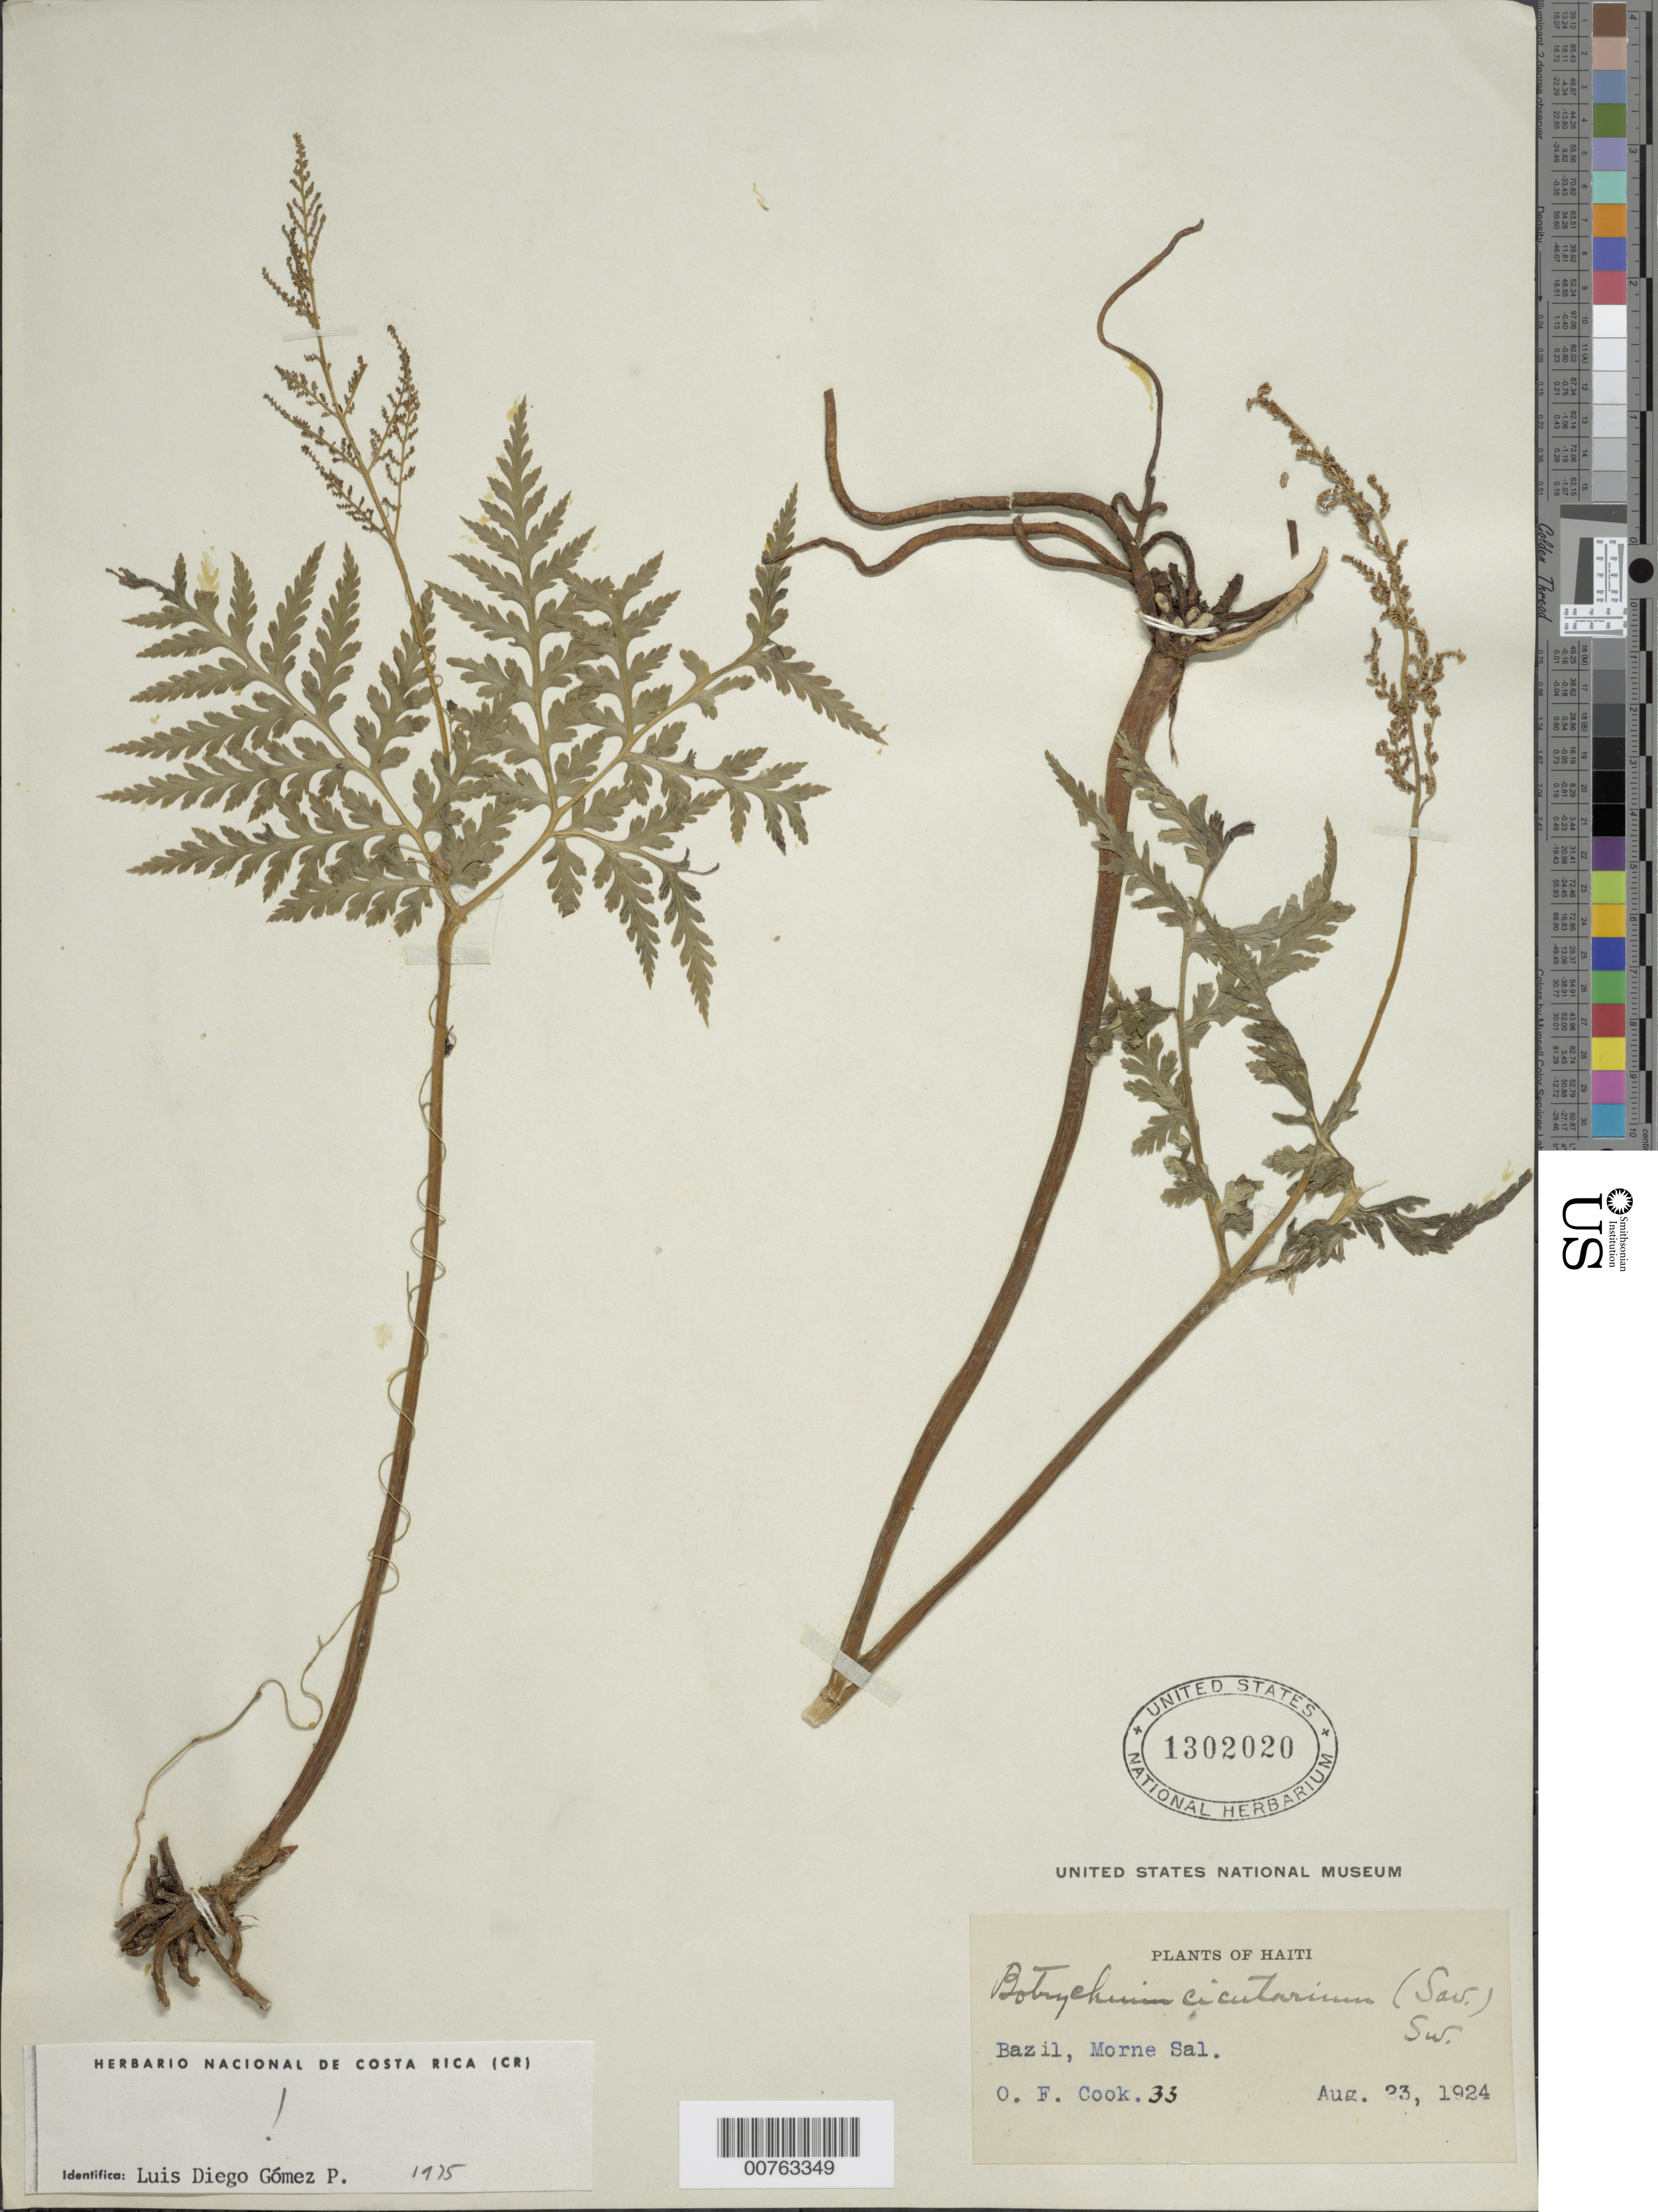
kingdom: Plantae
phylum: Tracheophyta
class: Polypodiopsida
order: Ophioglossales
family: Ophioglossaceae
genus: Botrychium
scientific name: Botrychium virginianum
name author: (L.) Sw.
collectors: O. F. Cook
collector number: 33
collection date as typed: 23 Aug 1924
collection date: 1924-08-23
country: Haiti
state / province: Artibonite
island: Hispaniola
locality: Bazil, Morne Sal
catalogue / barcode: US 1302020